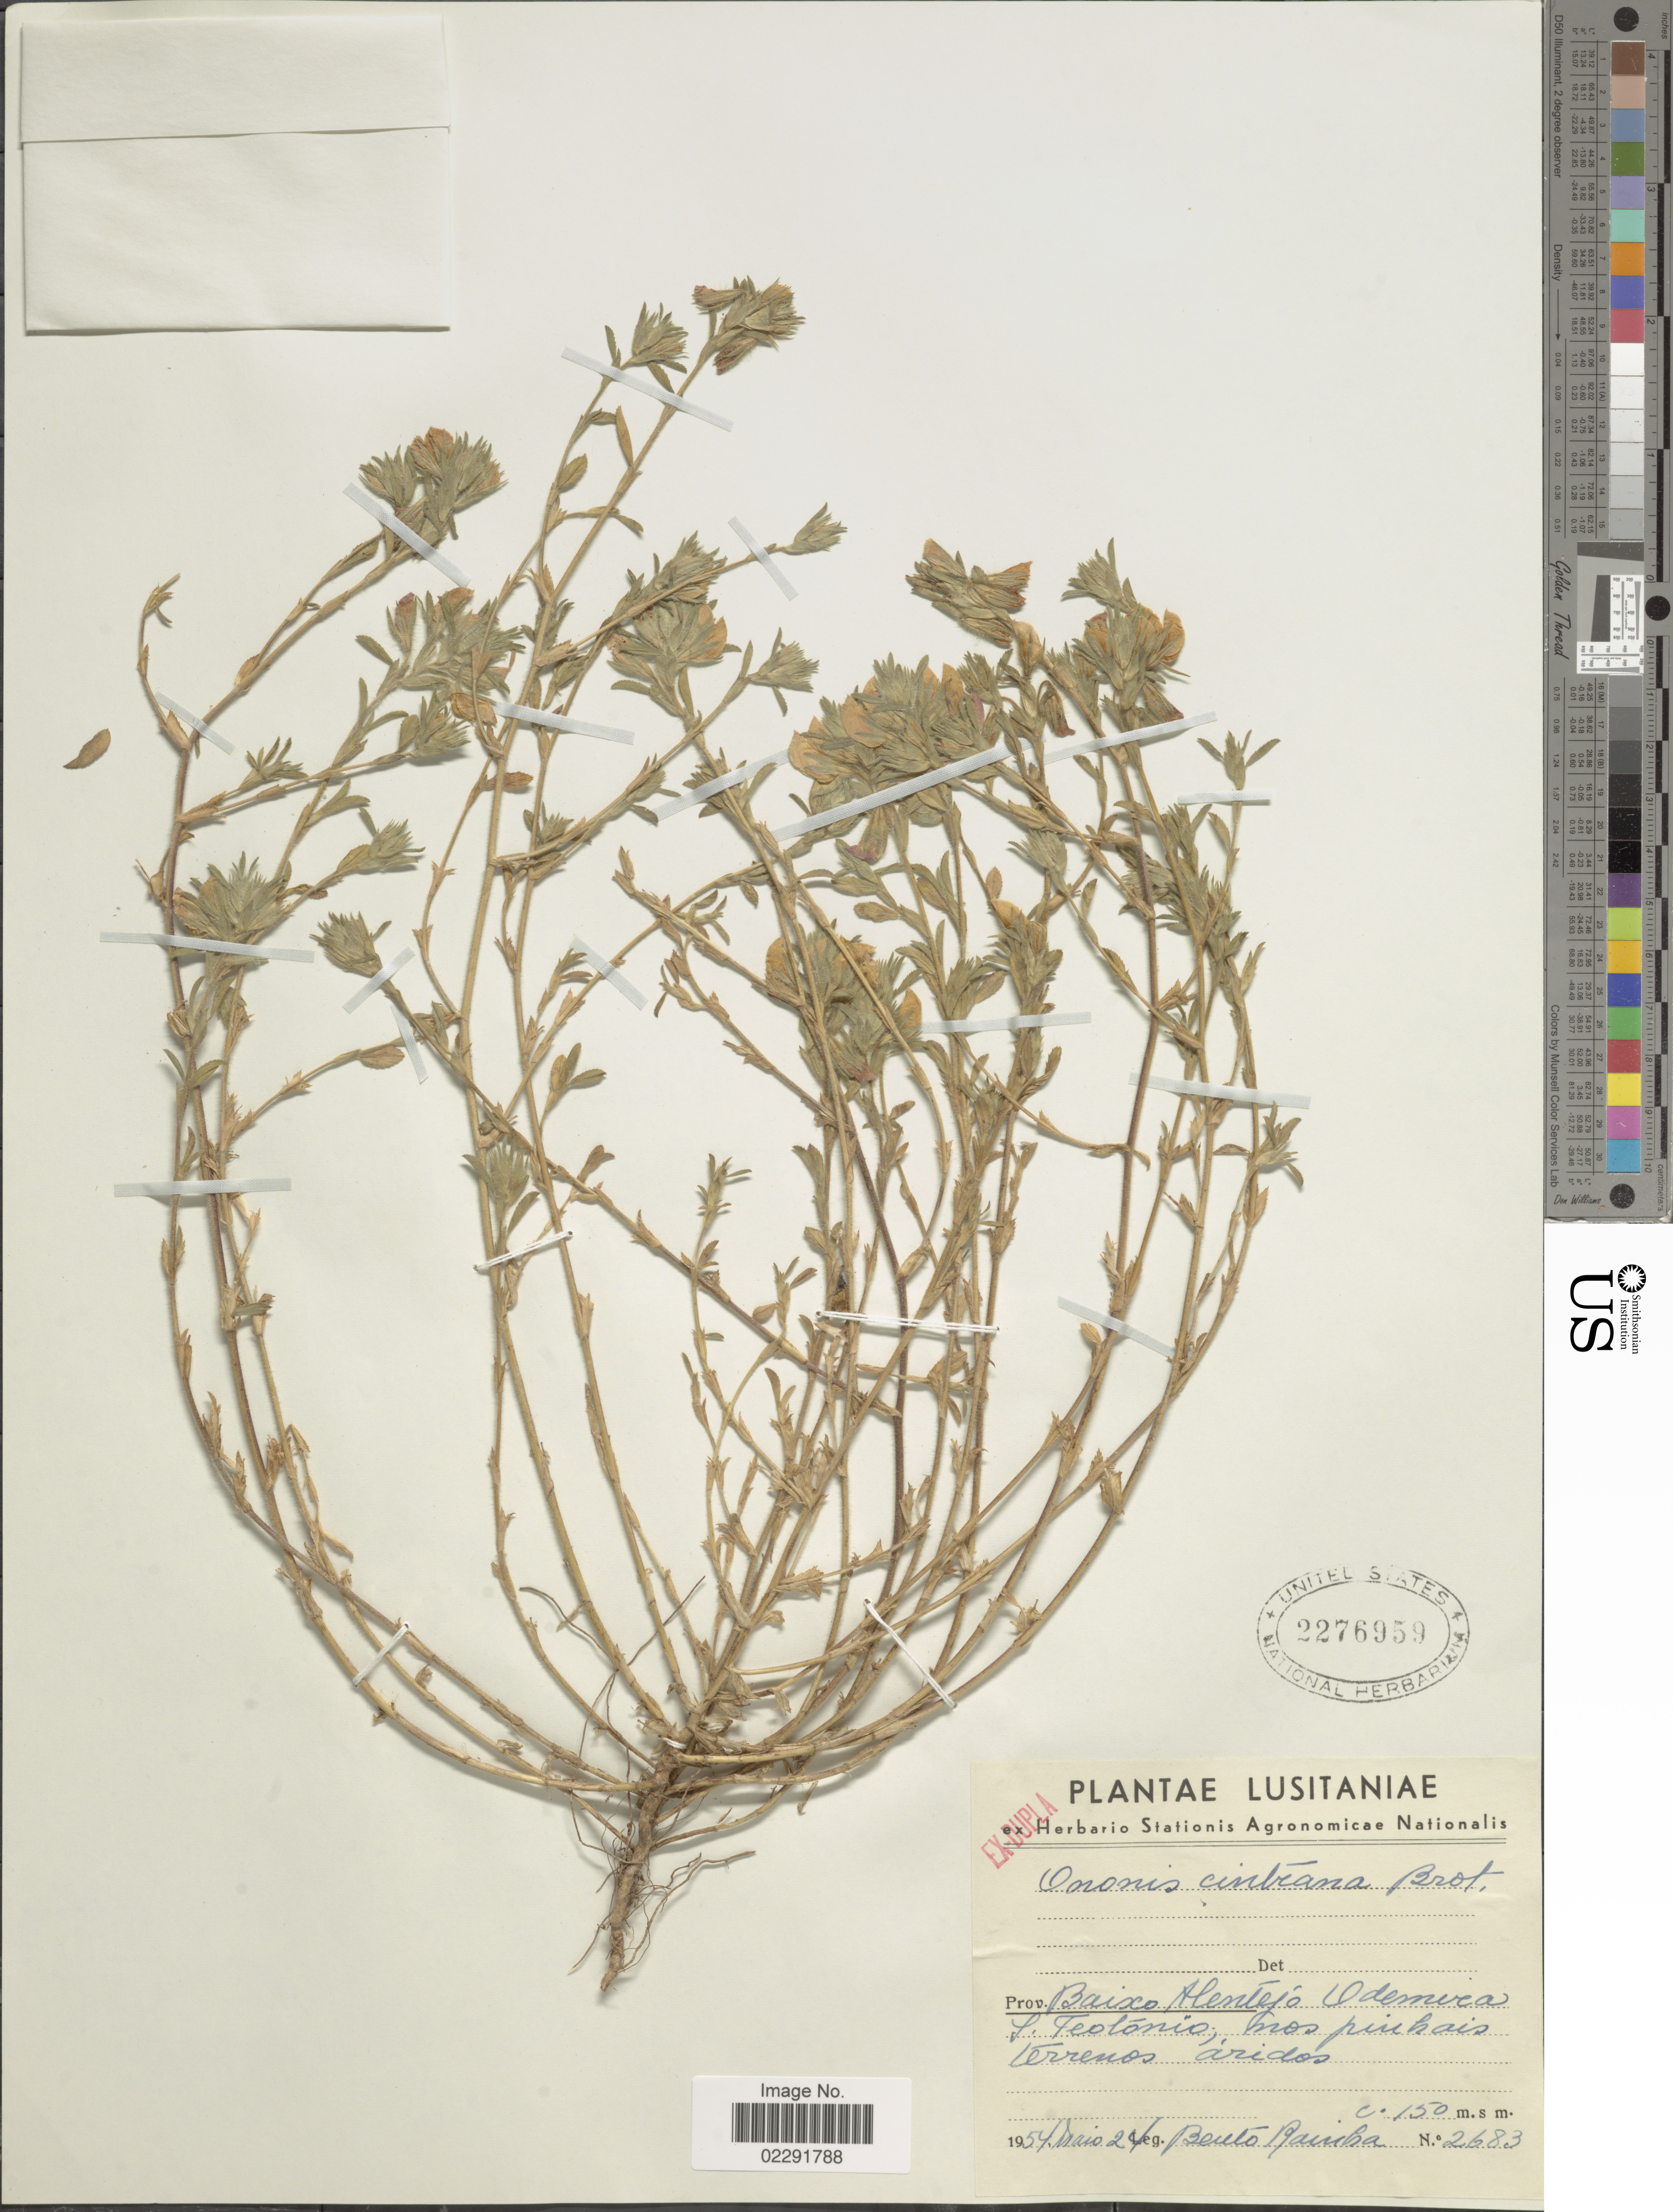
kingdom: Plantae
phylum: Tracheophyta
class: Magnoliopsida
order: Fabales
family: Fabaceae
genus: Ononis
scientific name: Ononis cintrana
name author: Brot.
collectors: B. Rainha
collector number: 2683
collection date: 1954-06-24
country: Portugal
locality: Lusitaniae, Prov. Baixo Alentejo Odemira S. Teotonio, nos pinhais terrenos aridos. [interpreted]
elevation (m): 150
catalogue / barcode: US 2276959